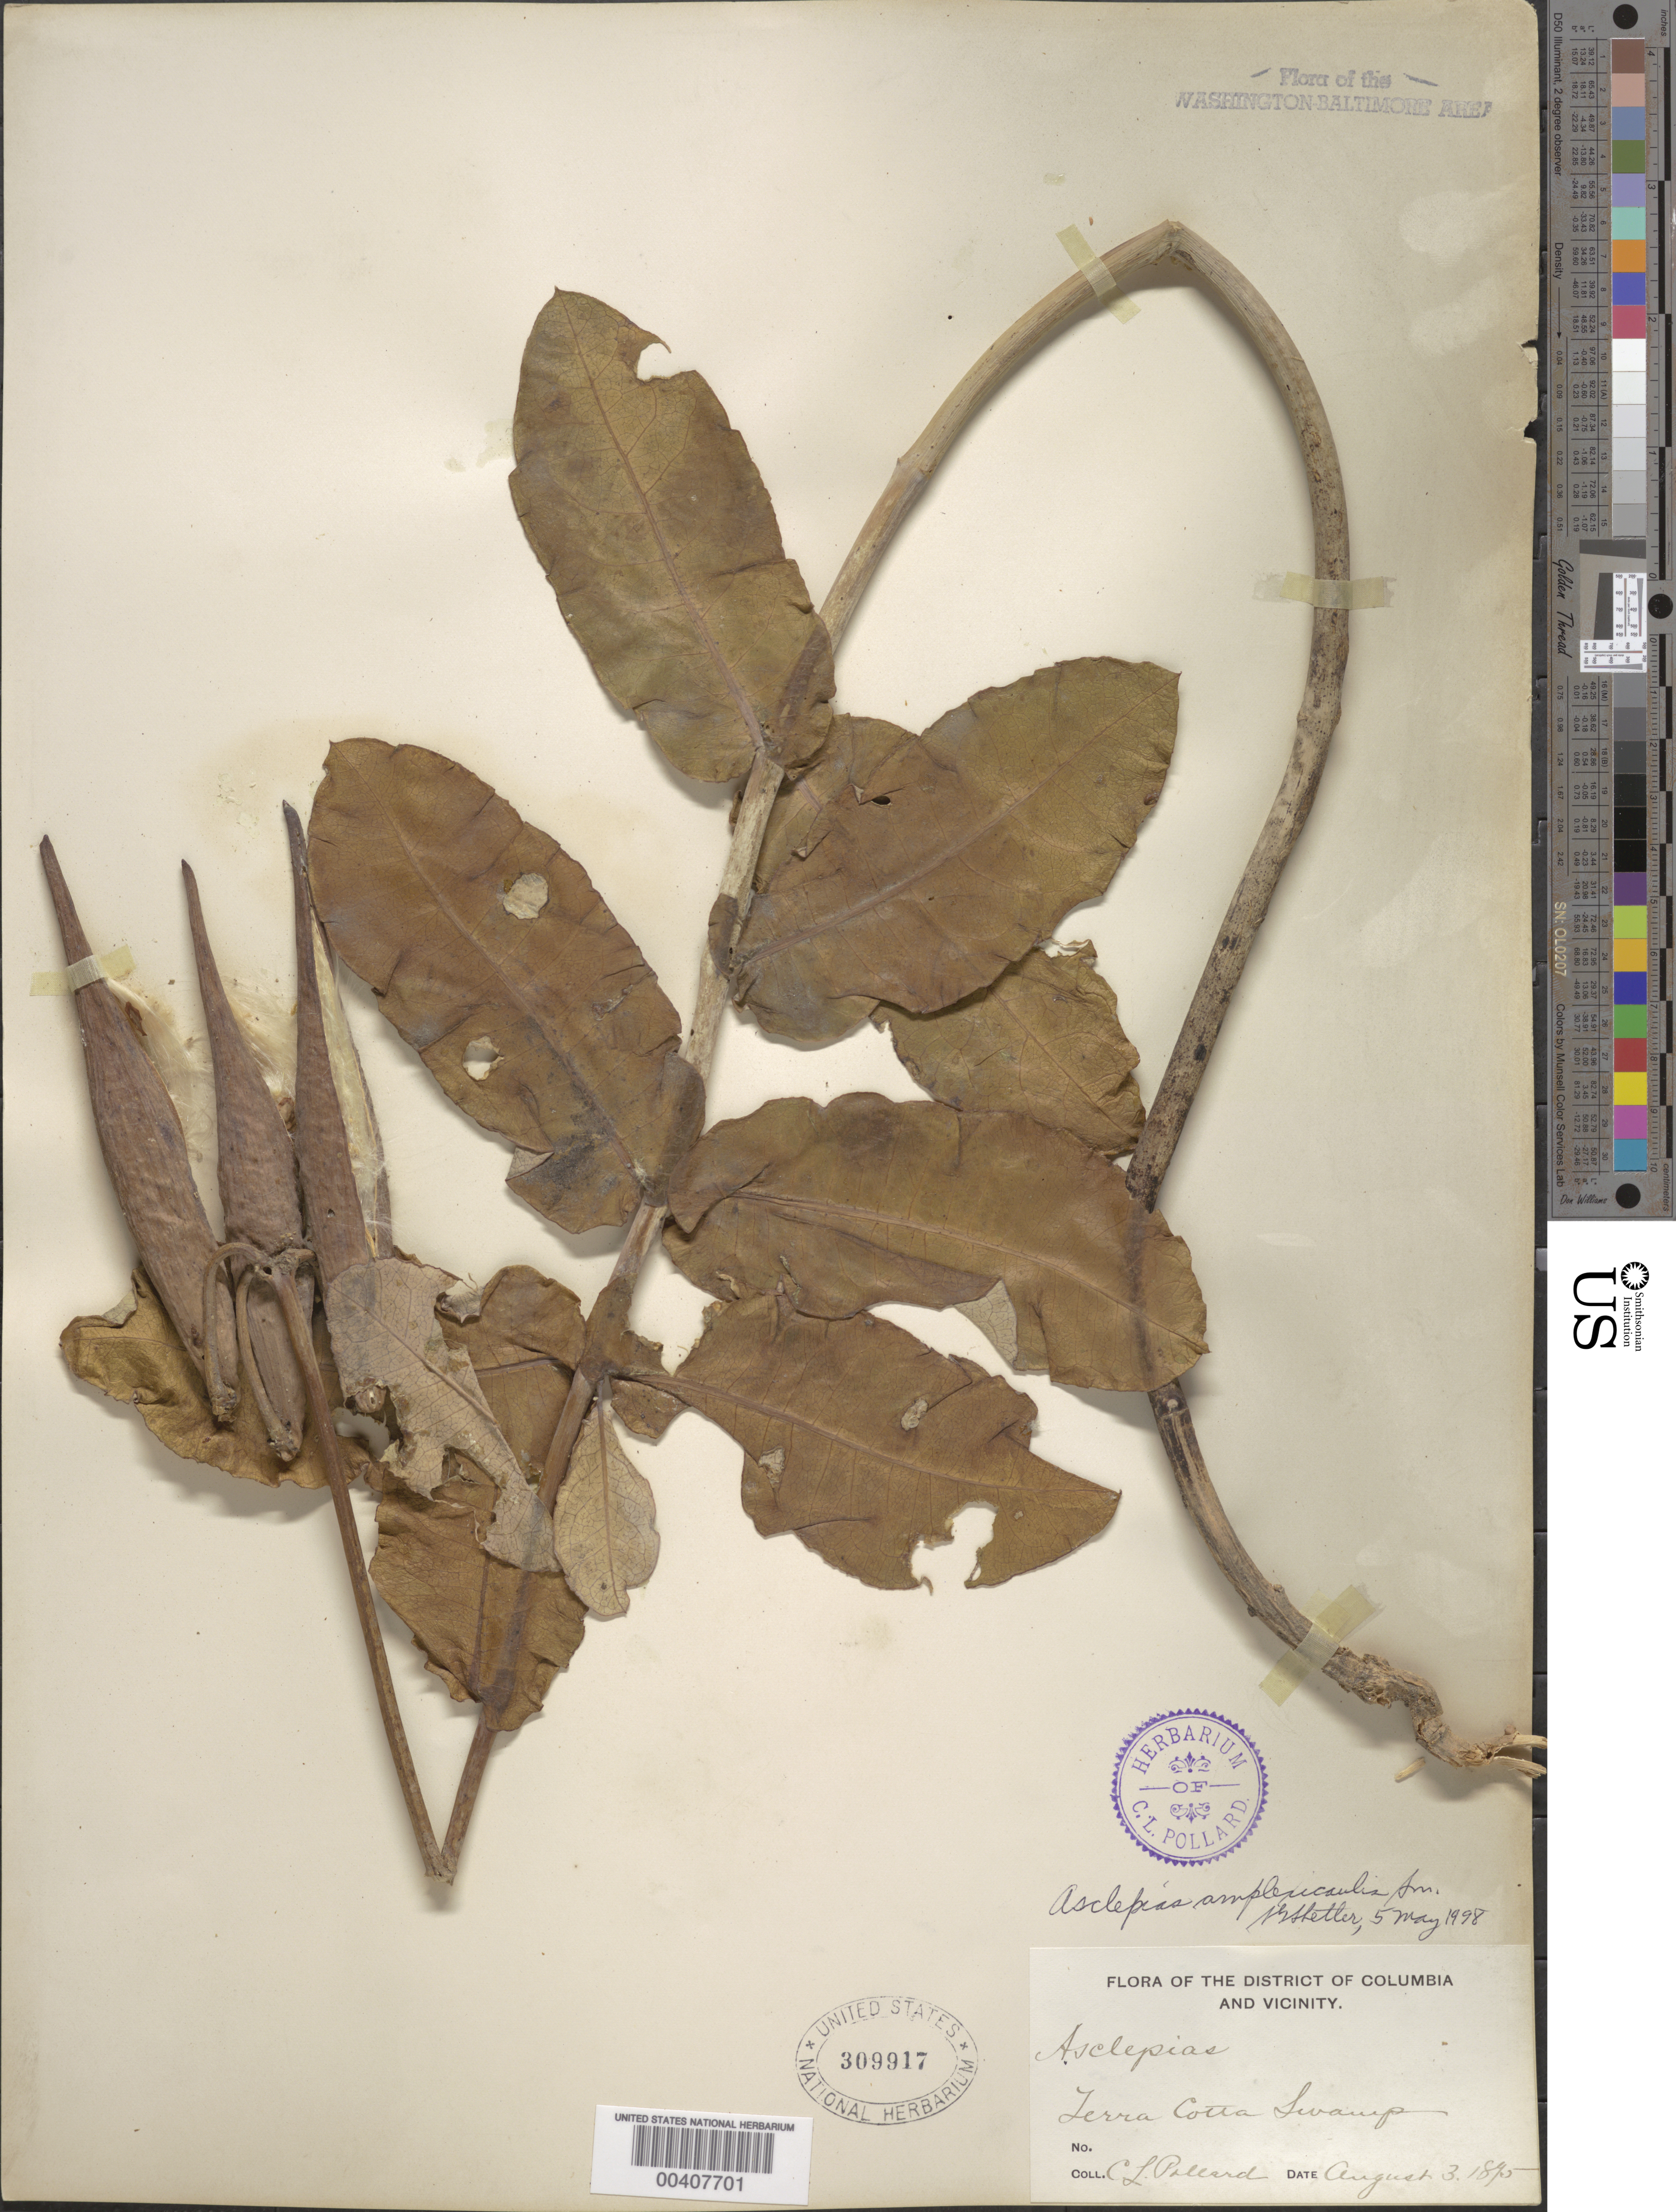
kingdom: Plantae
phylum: Tracheophyta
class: Magnoliopsida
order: Gentianales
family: Apocynaceae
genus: Asclepias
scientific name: Asclepias amplexicaulis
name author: J. Small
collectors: C. L. Pollard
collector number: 1163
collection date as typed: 03 Aug 1895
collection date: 1895-08-03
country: United States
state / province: District of Columbia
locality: Terra Cotta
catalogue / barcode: US 309917